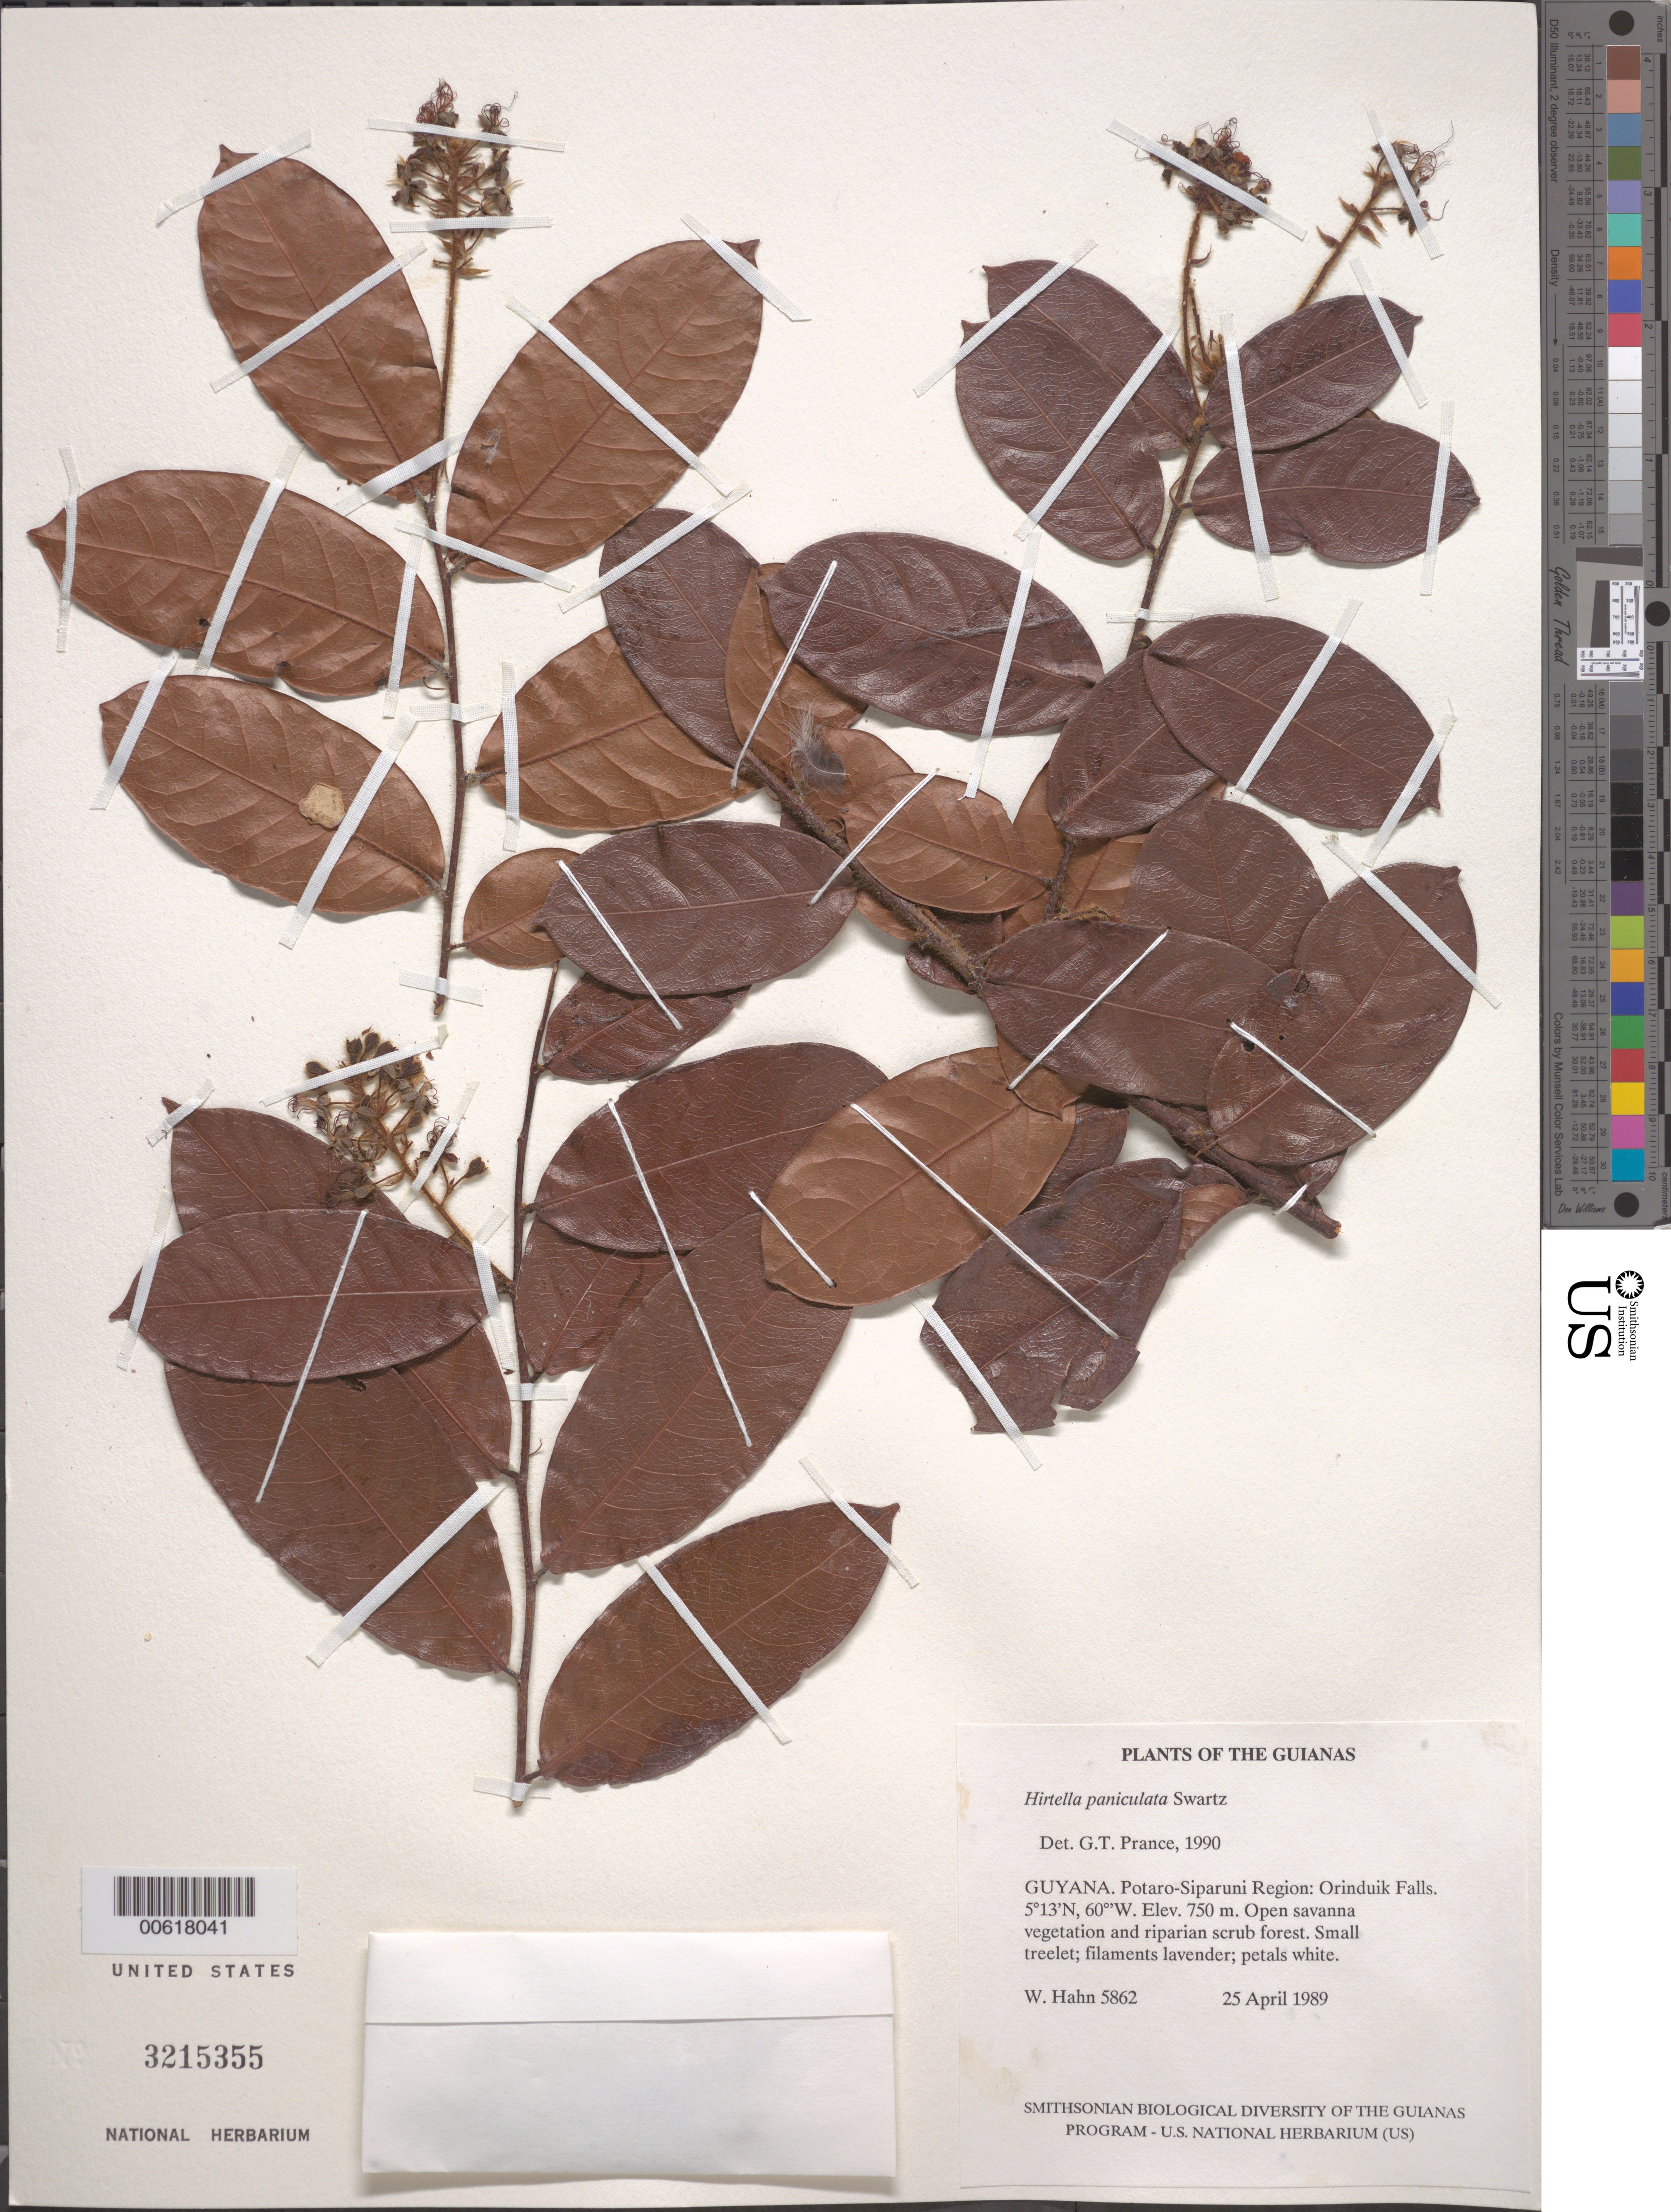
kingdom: Plantae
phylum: Tracheophyta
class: Magnoliopsida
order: Malpighiales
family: Chrysobalanaceae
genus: Hirtella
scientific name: Hirtella paniculata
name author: Sw.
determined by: Prance, G. T.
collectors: W. Hahn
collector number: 5862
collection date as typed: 25 April 1989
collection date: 1989-04-25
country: Guyana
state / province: Potaro-Siparuni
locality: Orinduik Falls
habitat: Open savanna vegetation and riparian scrub forest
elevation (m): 750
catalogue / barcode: US 3215355